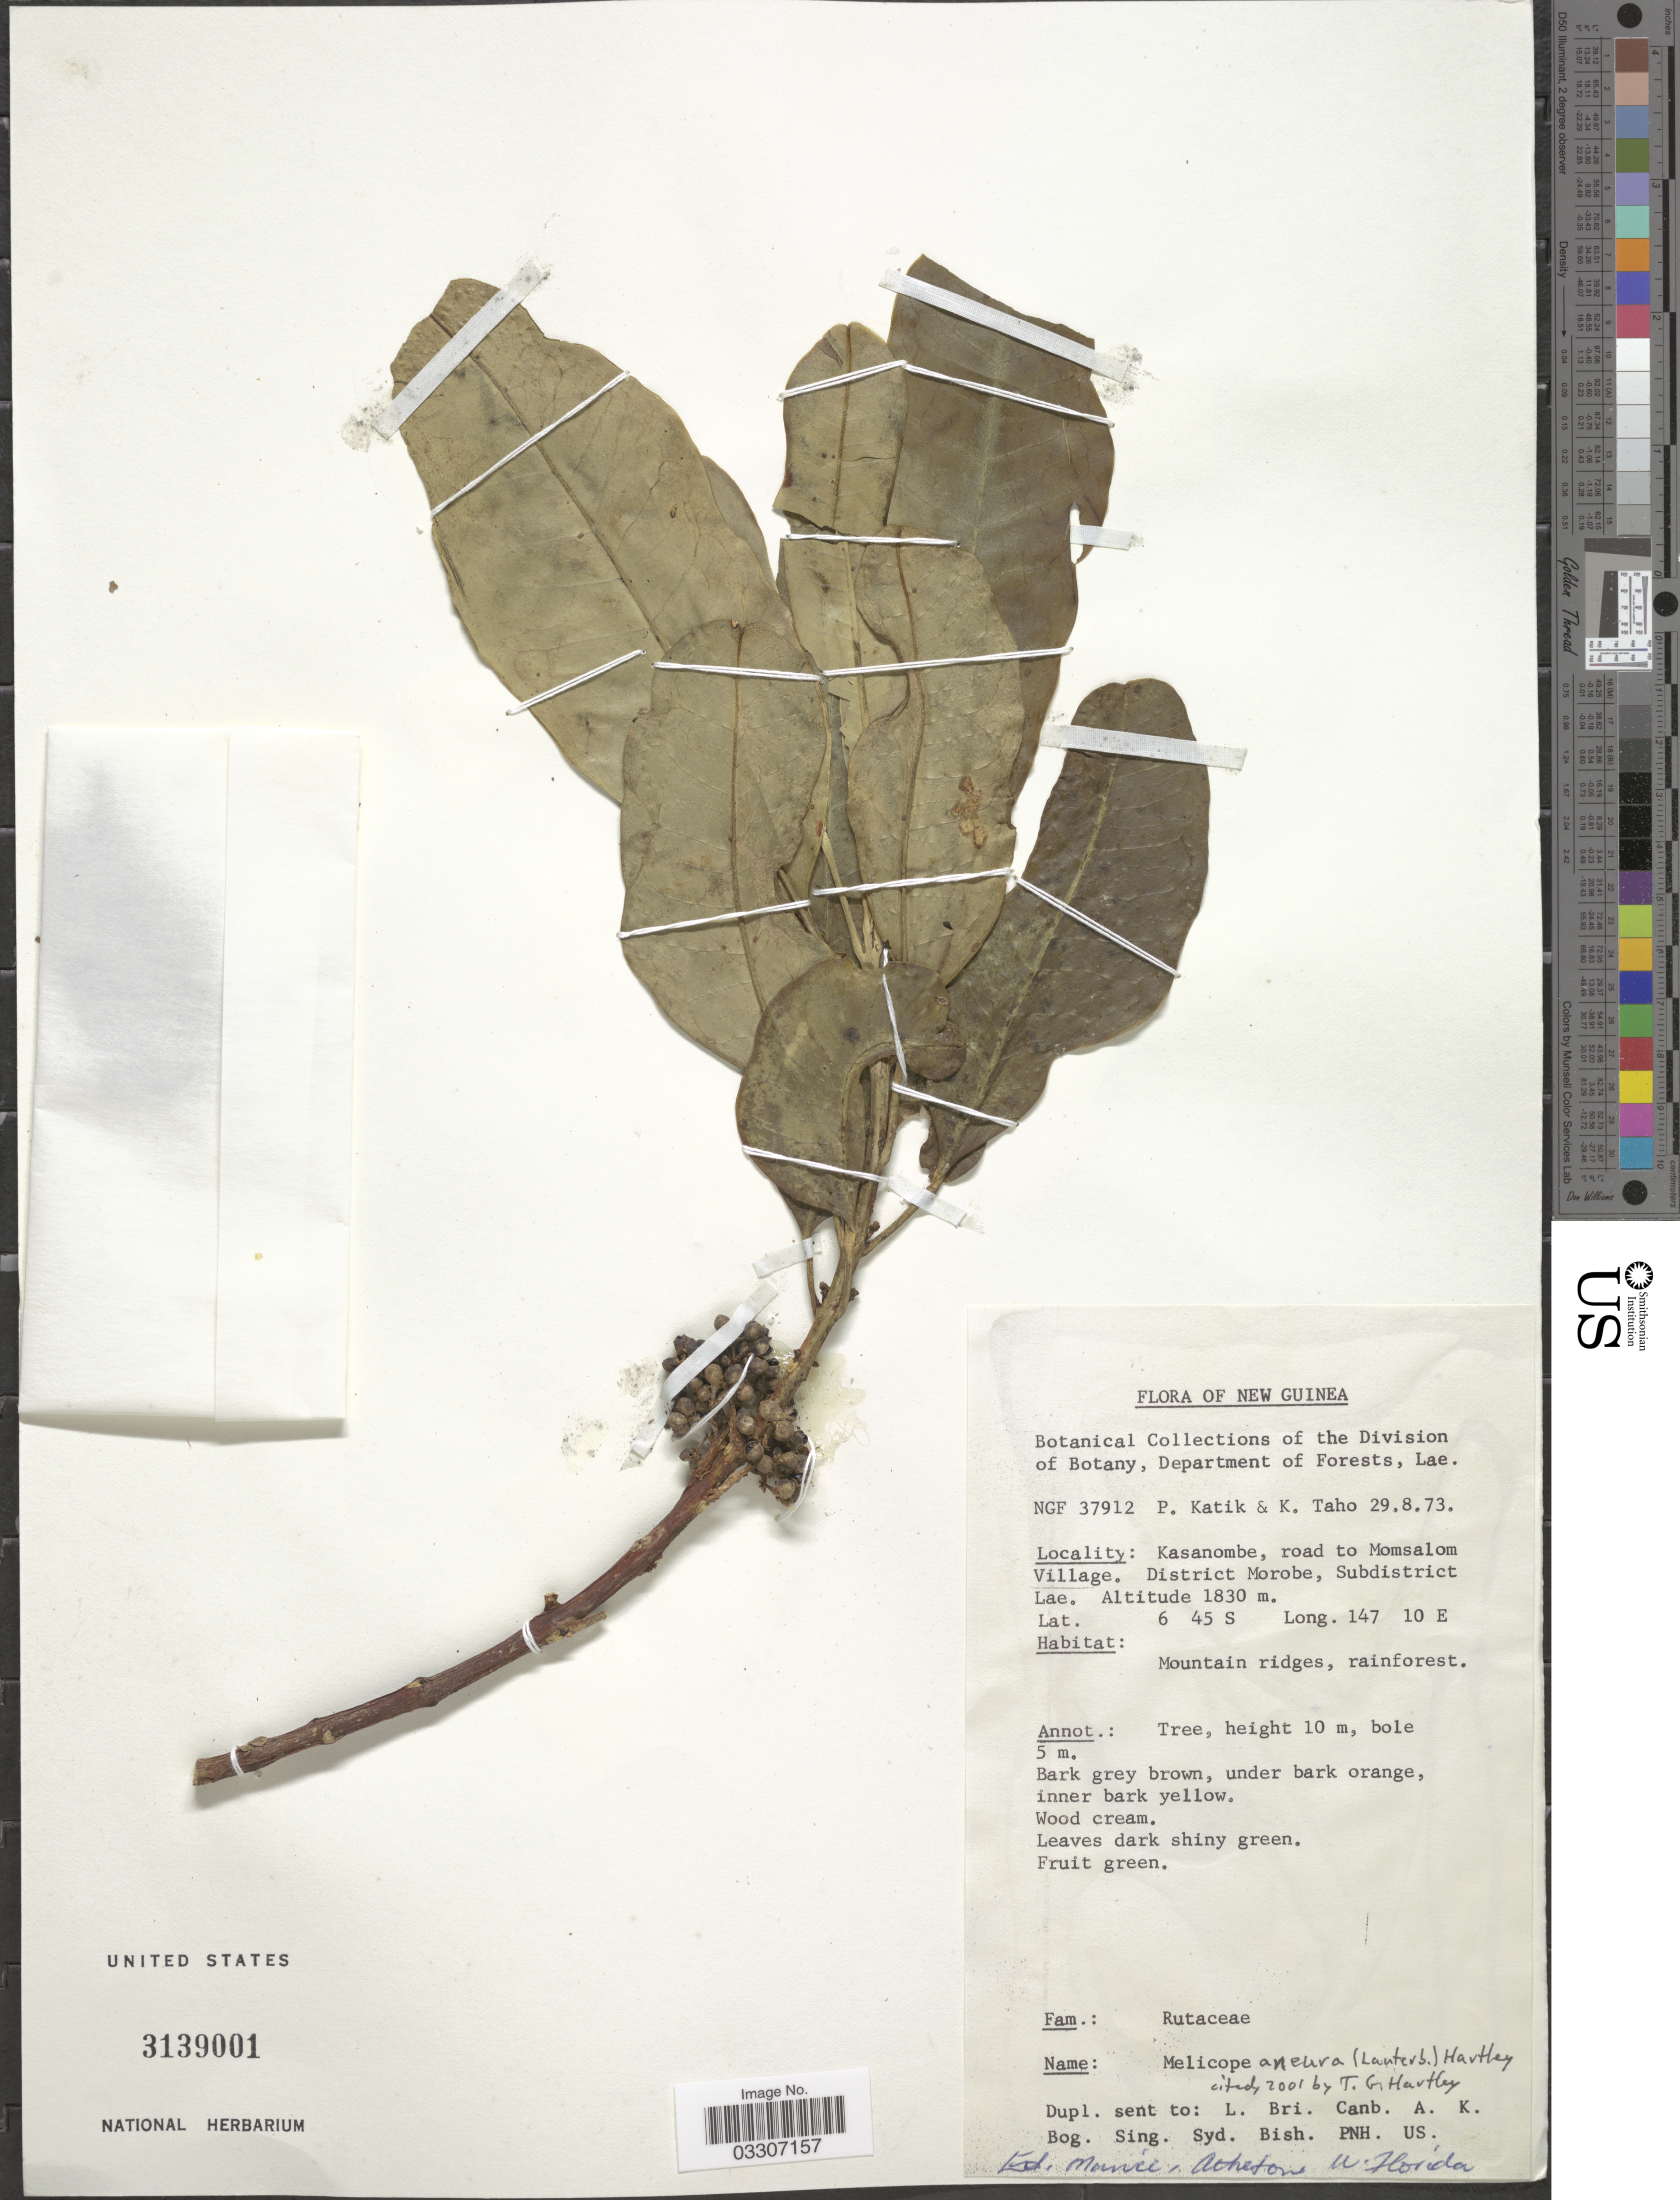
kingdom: Plantae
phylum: Tracheophyta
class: Magnoliopsida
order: Sapindales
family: Rutaceae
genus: Melicope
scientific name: Melicope aneura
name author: (Lauterb.) T.G. Hartley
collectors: P. Katik & K. Taho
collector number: NGF 37912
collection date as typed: Transcribed d/m/y: 29/8/73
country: Papua New Guinea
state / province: Morobe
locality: New Guinea. Kasanombe, road to Momsalom Village. District Morobe, Subdistrict Lae.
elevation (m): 1830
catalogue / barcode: US 3139001